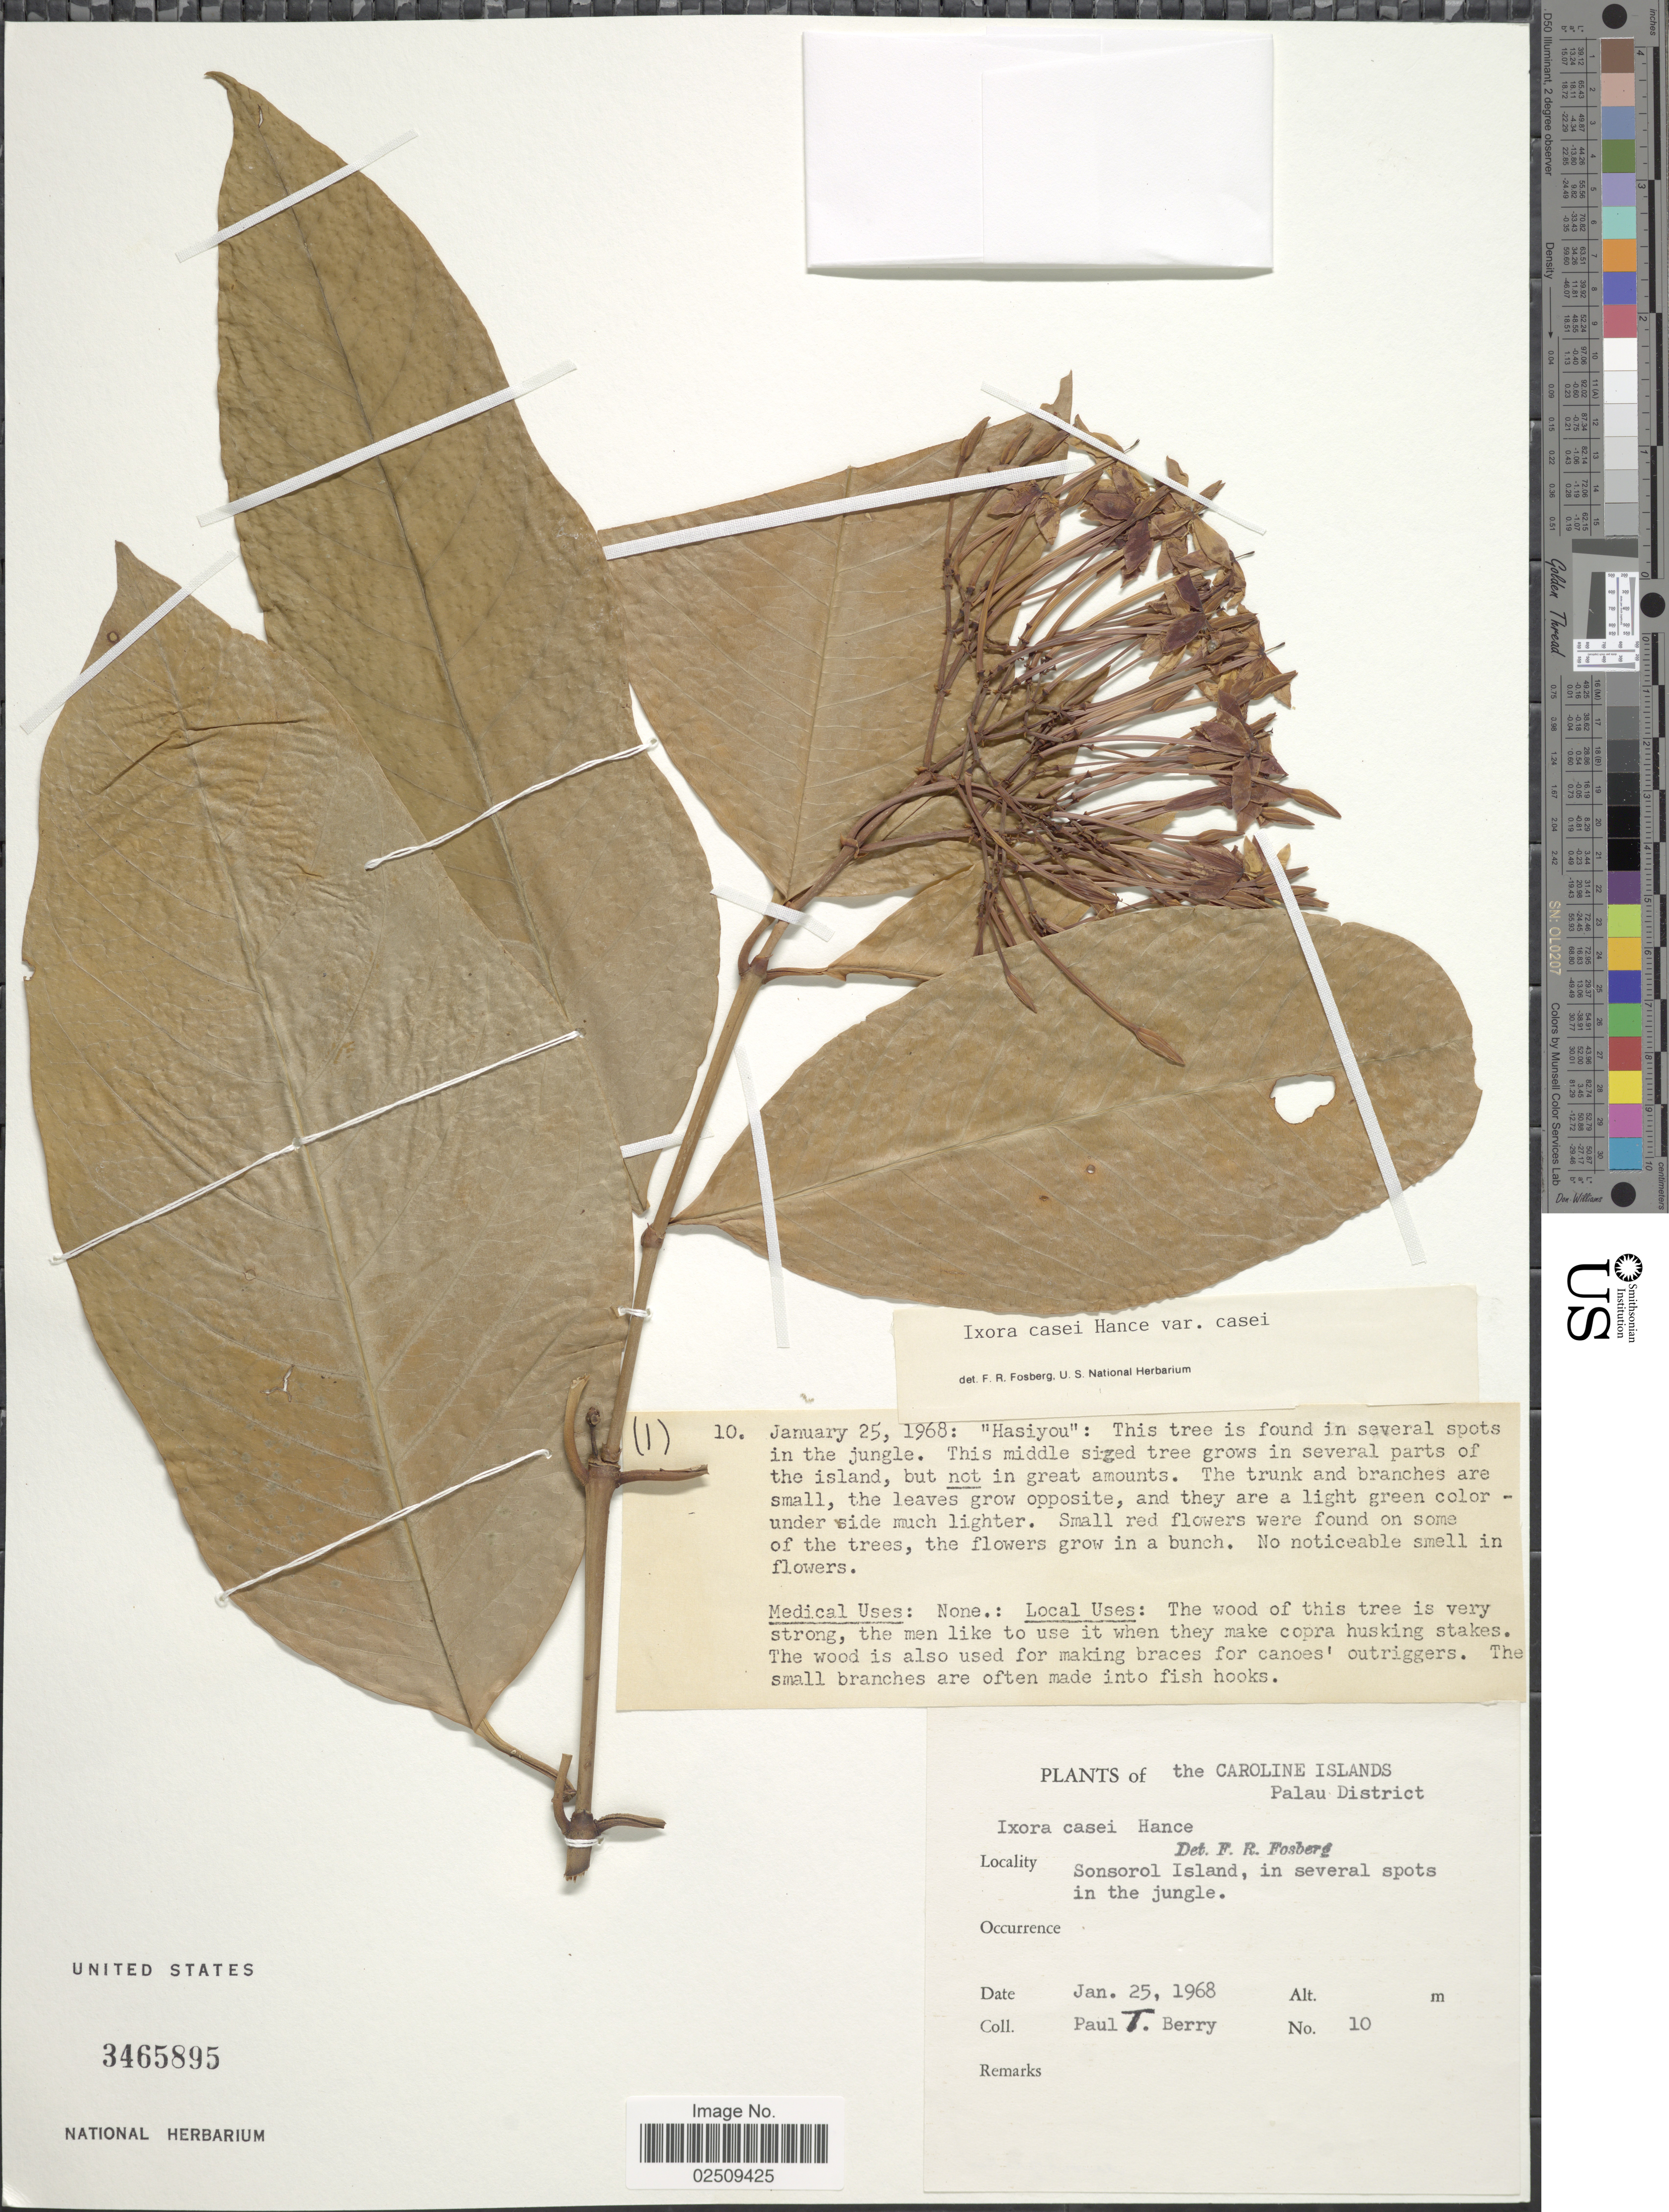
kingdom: Plantae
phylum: Tracheophyta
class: Magnoliopsida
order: Gentianales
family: Rubiaceae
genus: Ixora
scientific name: Ixora casei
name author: Hance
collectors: P. T. Berry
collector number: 10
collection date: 1968-01-25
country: Palau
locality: The Caroline Islands, Palau District, Sonsorol Island, in several spots in the jungle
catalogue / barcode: US 3465895